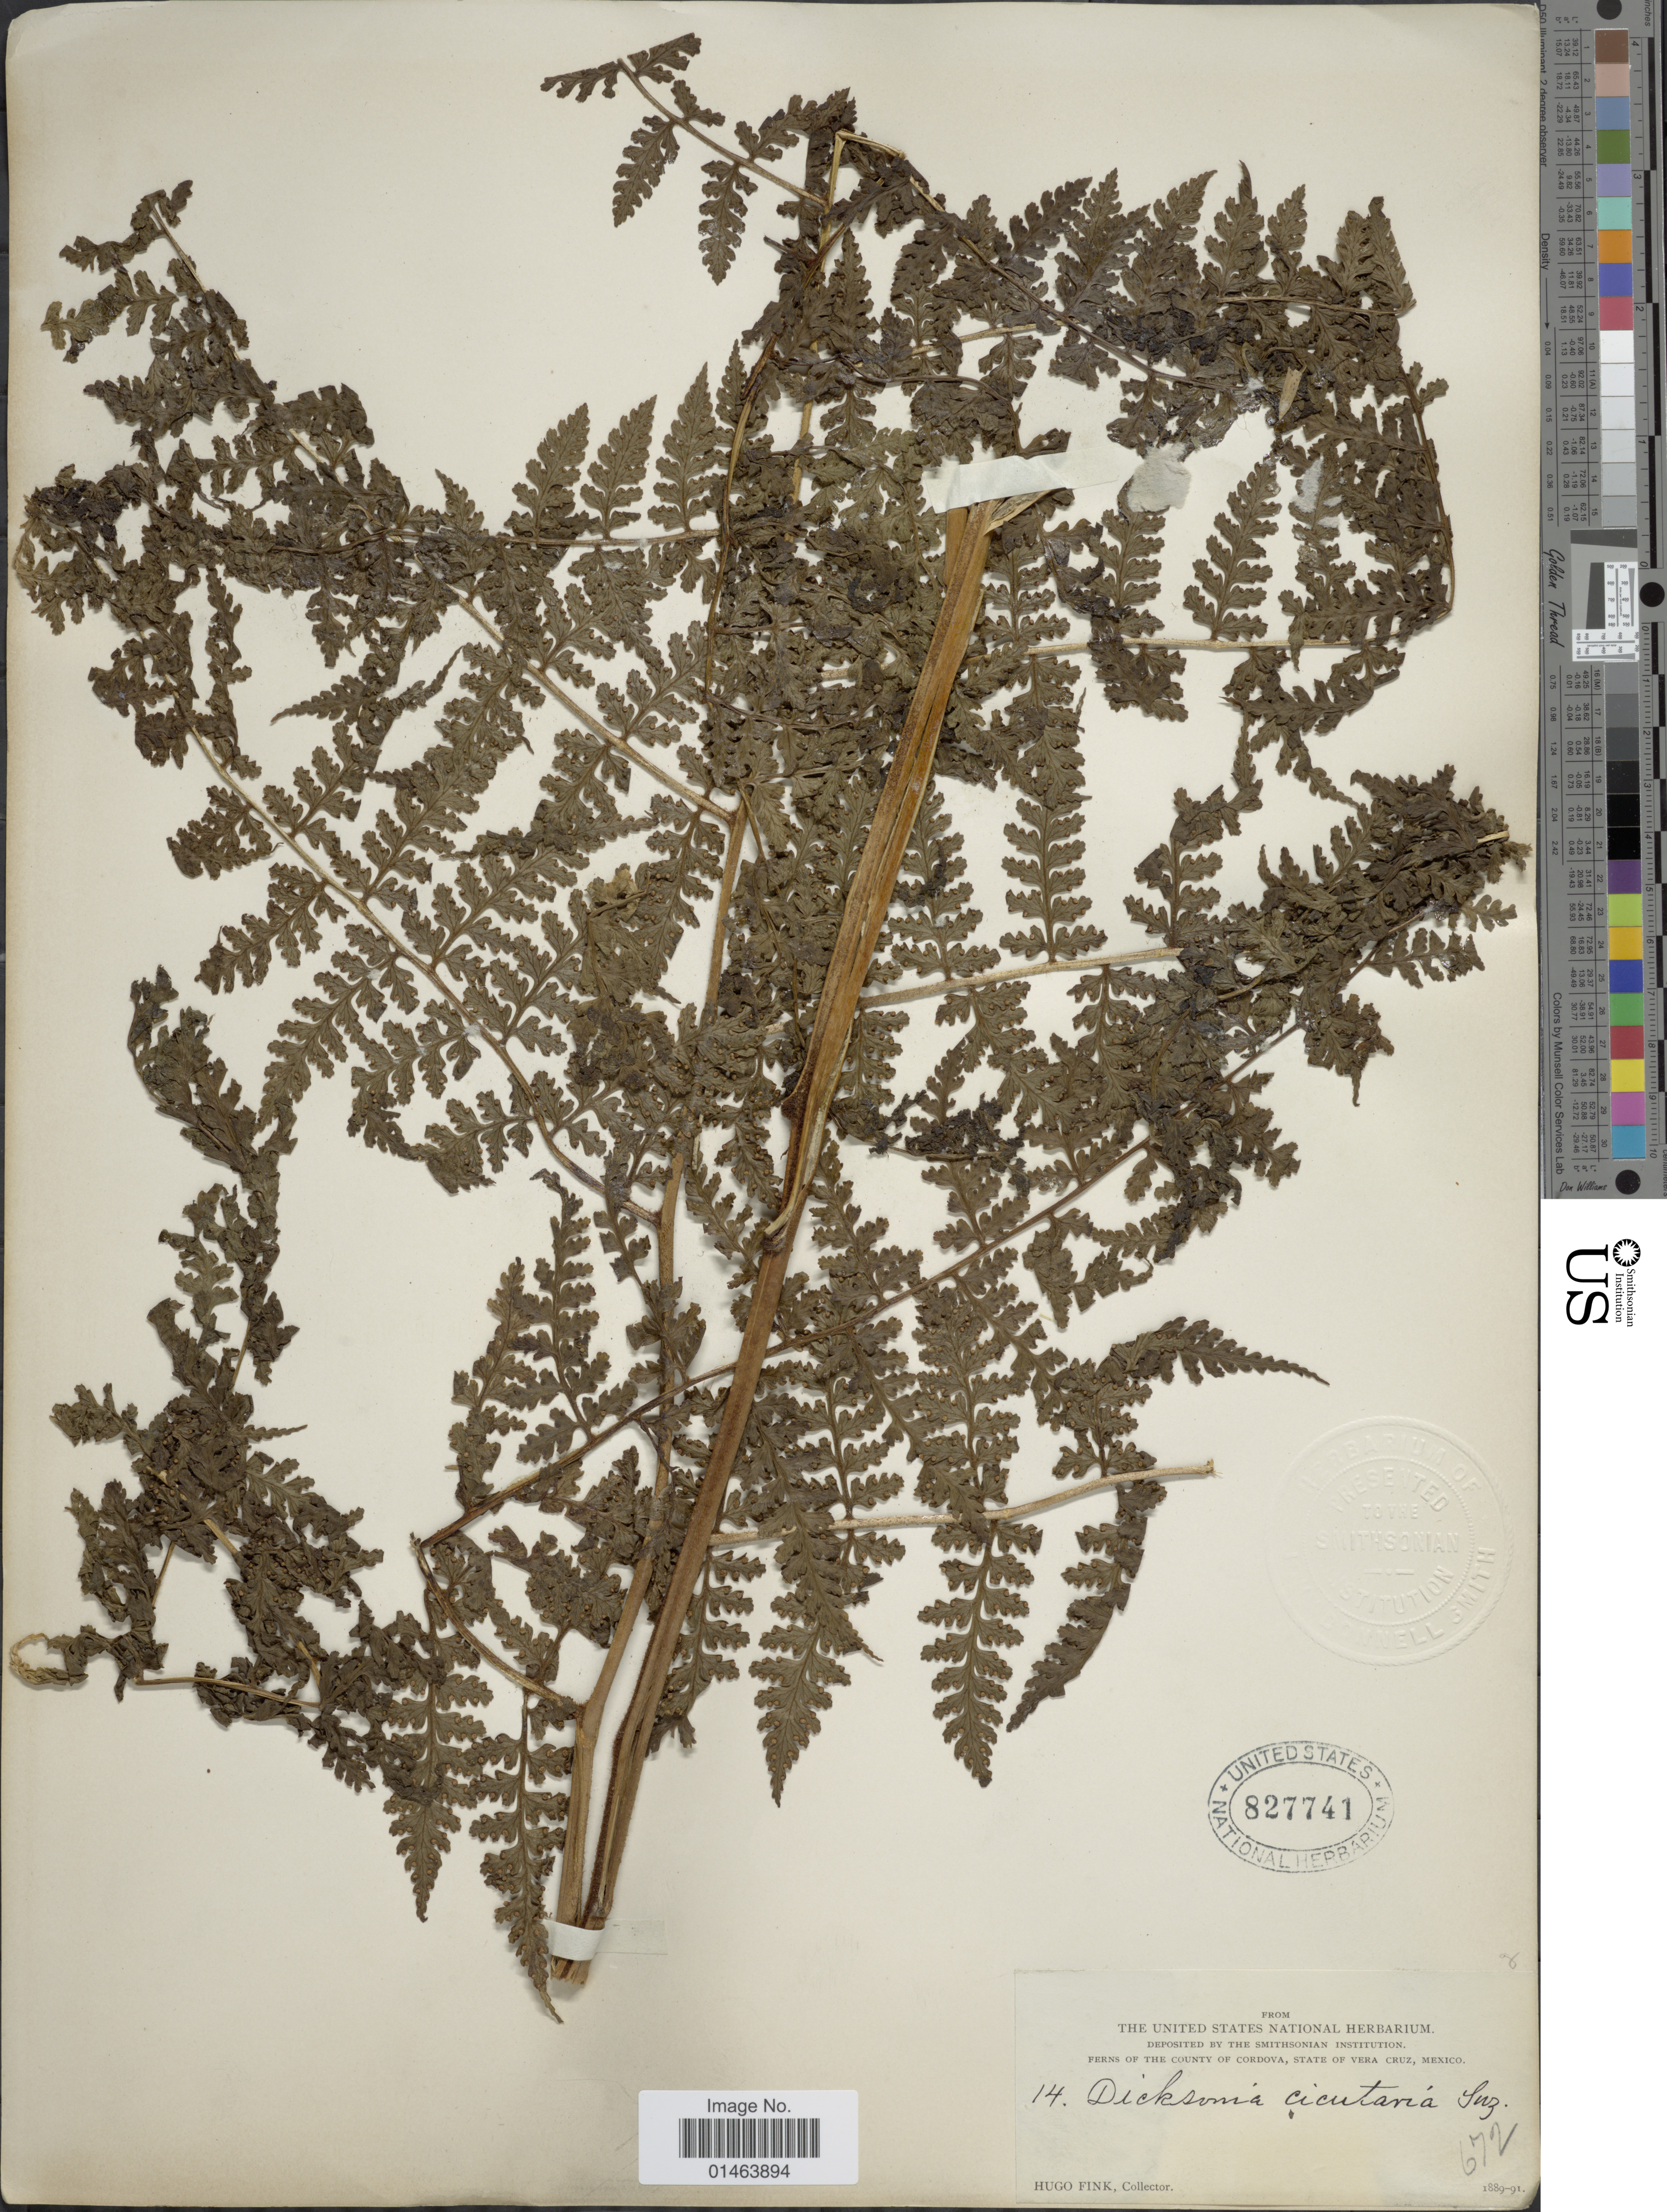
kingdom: Plantae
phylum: Tracheophyta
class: Polypodiopsida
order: Polypodiales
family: Dennstaedtiaceae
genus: Dennstaedtia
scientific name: Dennstaedtia cicutaria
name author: (Sw.) T. Moore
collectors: H. Fink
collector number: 14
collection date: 1889/1891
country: Mexico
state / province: Veracruz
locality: County Cordova, State Vera Cruz.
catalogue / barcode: US 827741